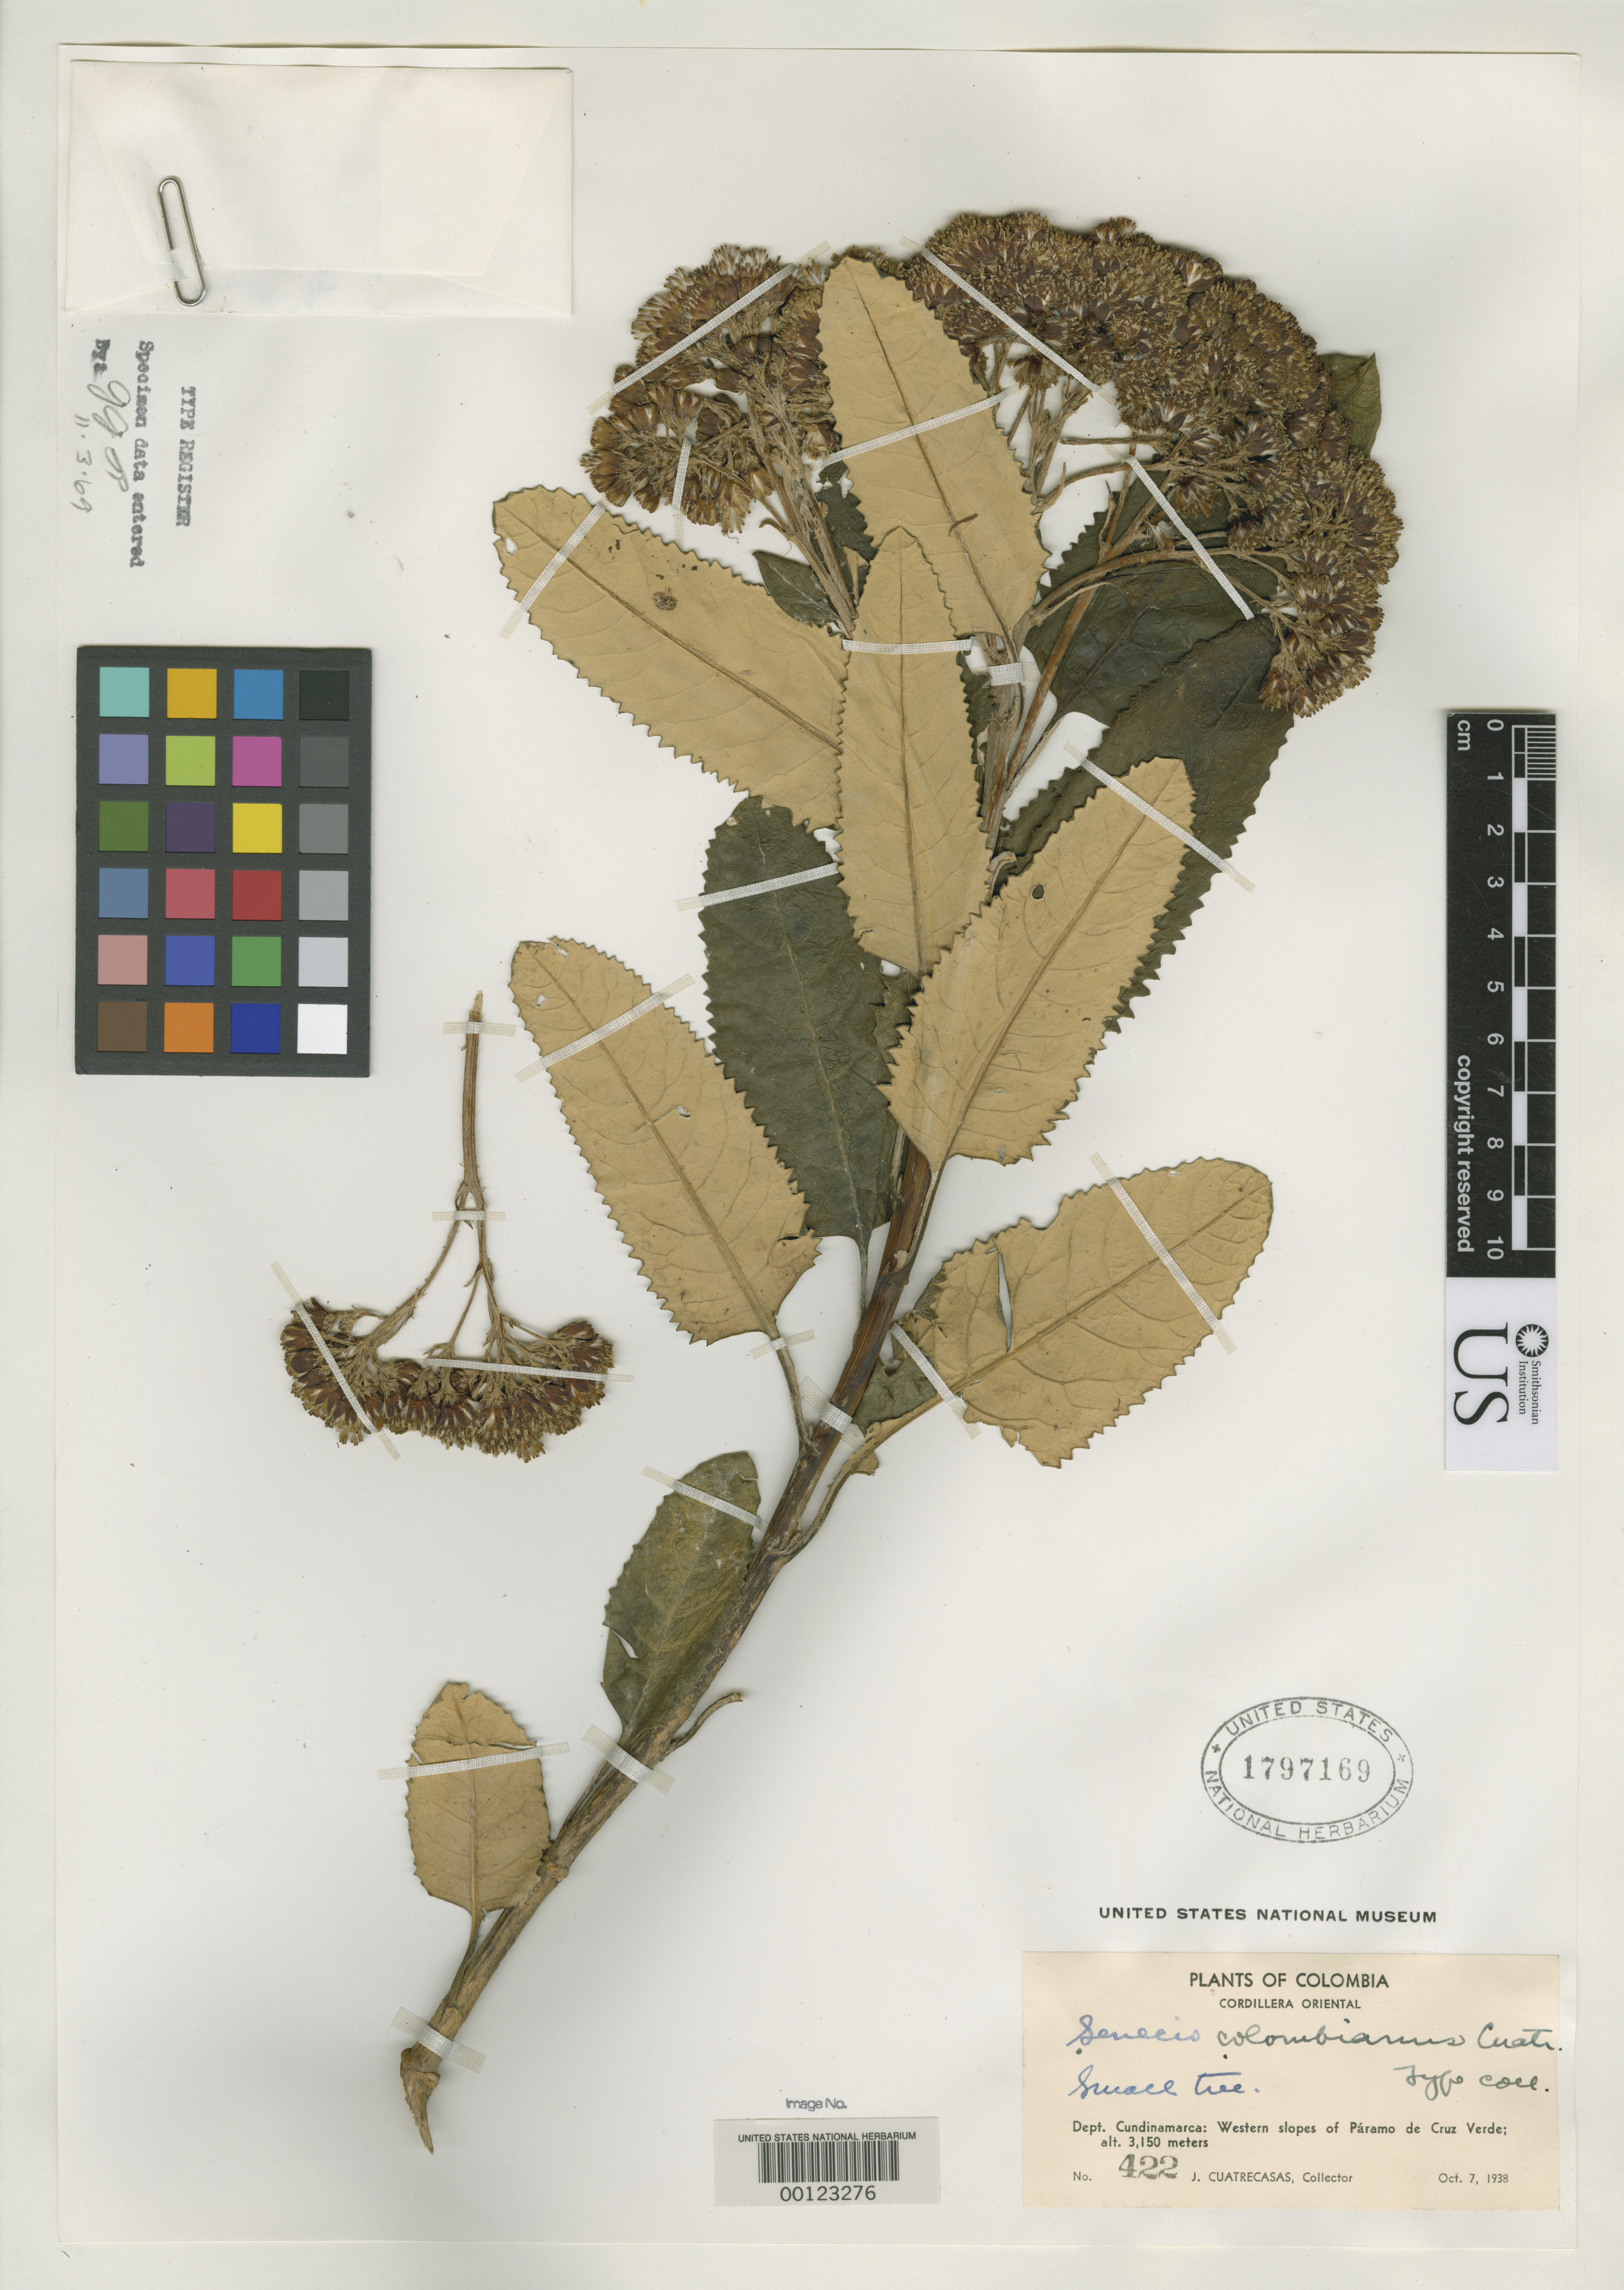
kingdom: Plantae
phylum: Tracheophyta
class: Magnoliopsida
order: Asterales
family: Asteraceae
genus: Senecio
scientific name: Senecio colombianus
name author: Cuatrec.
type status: Isotype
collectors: J. Cuatrecasas & H. García Barriga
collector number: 422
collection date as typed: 07 Oct 1938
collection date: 1938-10-07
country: Colombia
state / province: Cundinamarca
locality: Páramo de Cruz Verde, Boqueron de Chipaque.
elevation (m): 3150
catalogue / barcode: US 1797169